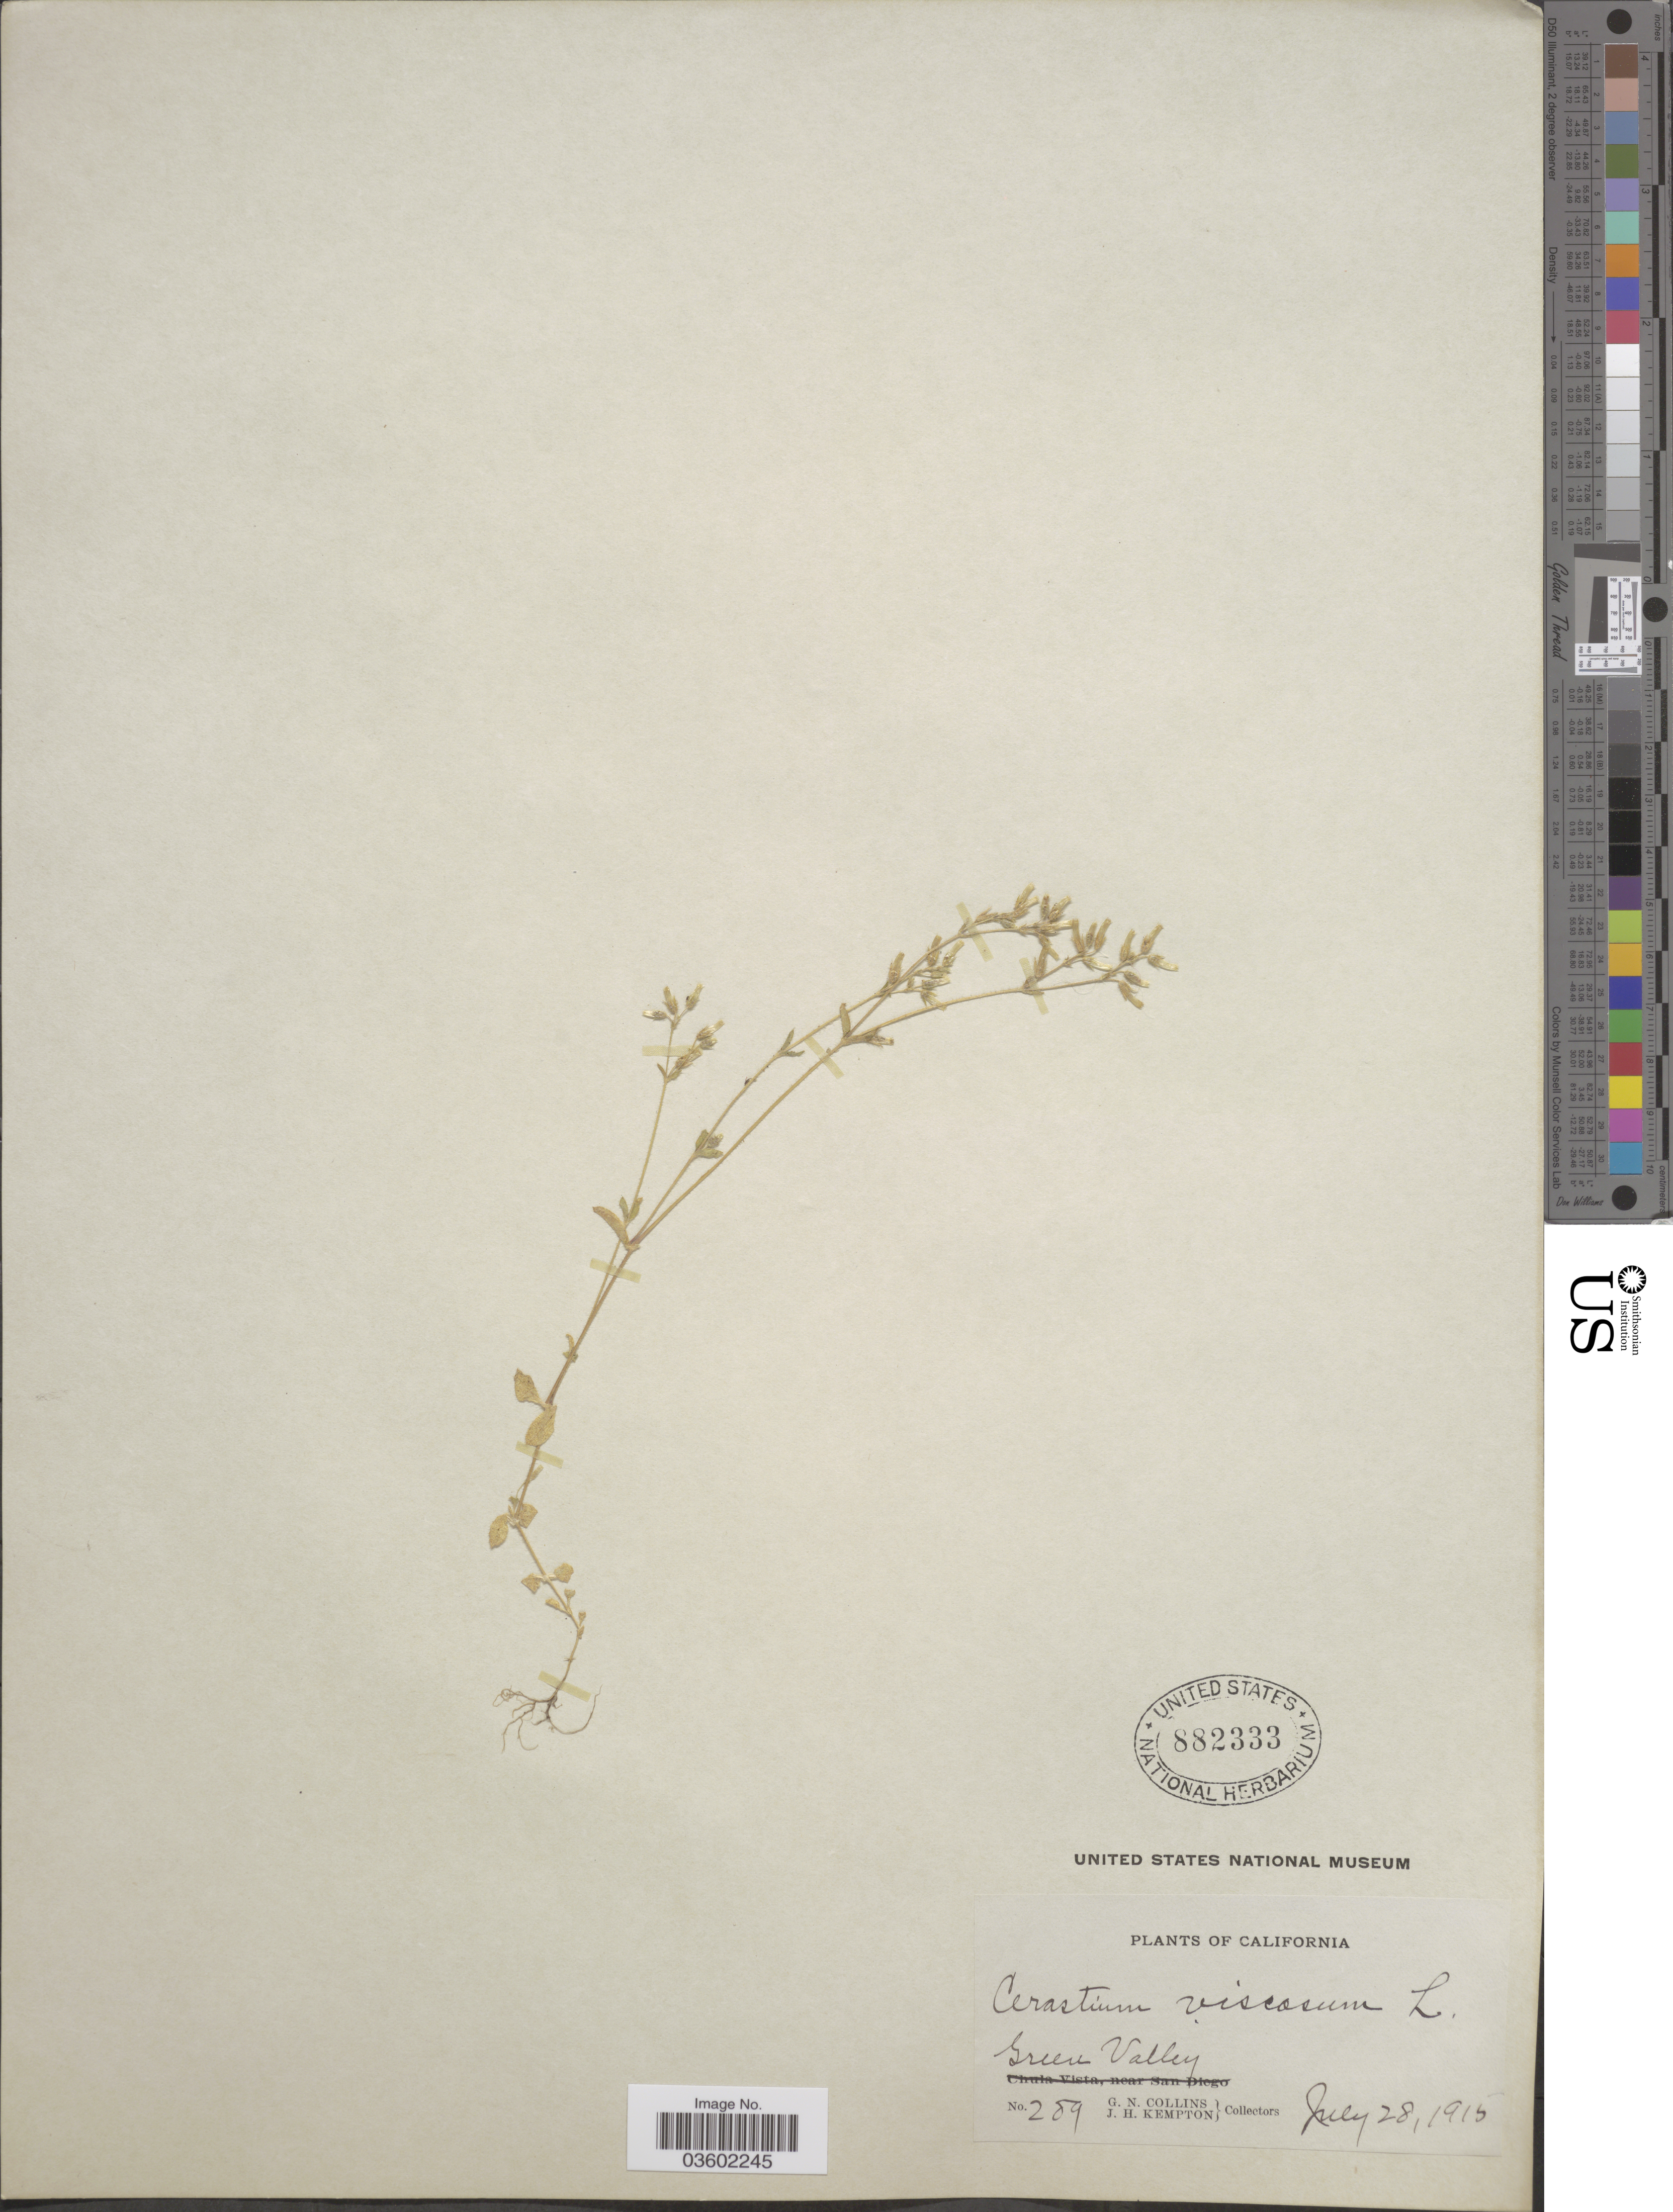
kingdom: Plantae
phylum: Tracheophyta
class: Magnoliopsida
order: Caryophyllales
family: Caryophyllaceae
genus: Cerastium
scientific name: Cerastium viscosum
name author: L.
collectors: G. Collins & J. H. Kempton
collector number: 289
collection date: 1915-07-28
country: United States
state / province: California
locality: Green Valley.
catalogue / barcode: US 882333